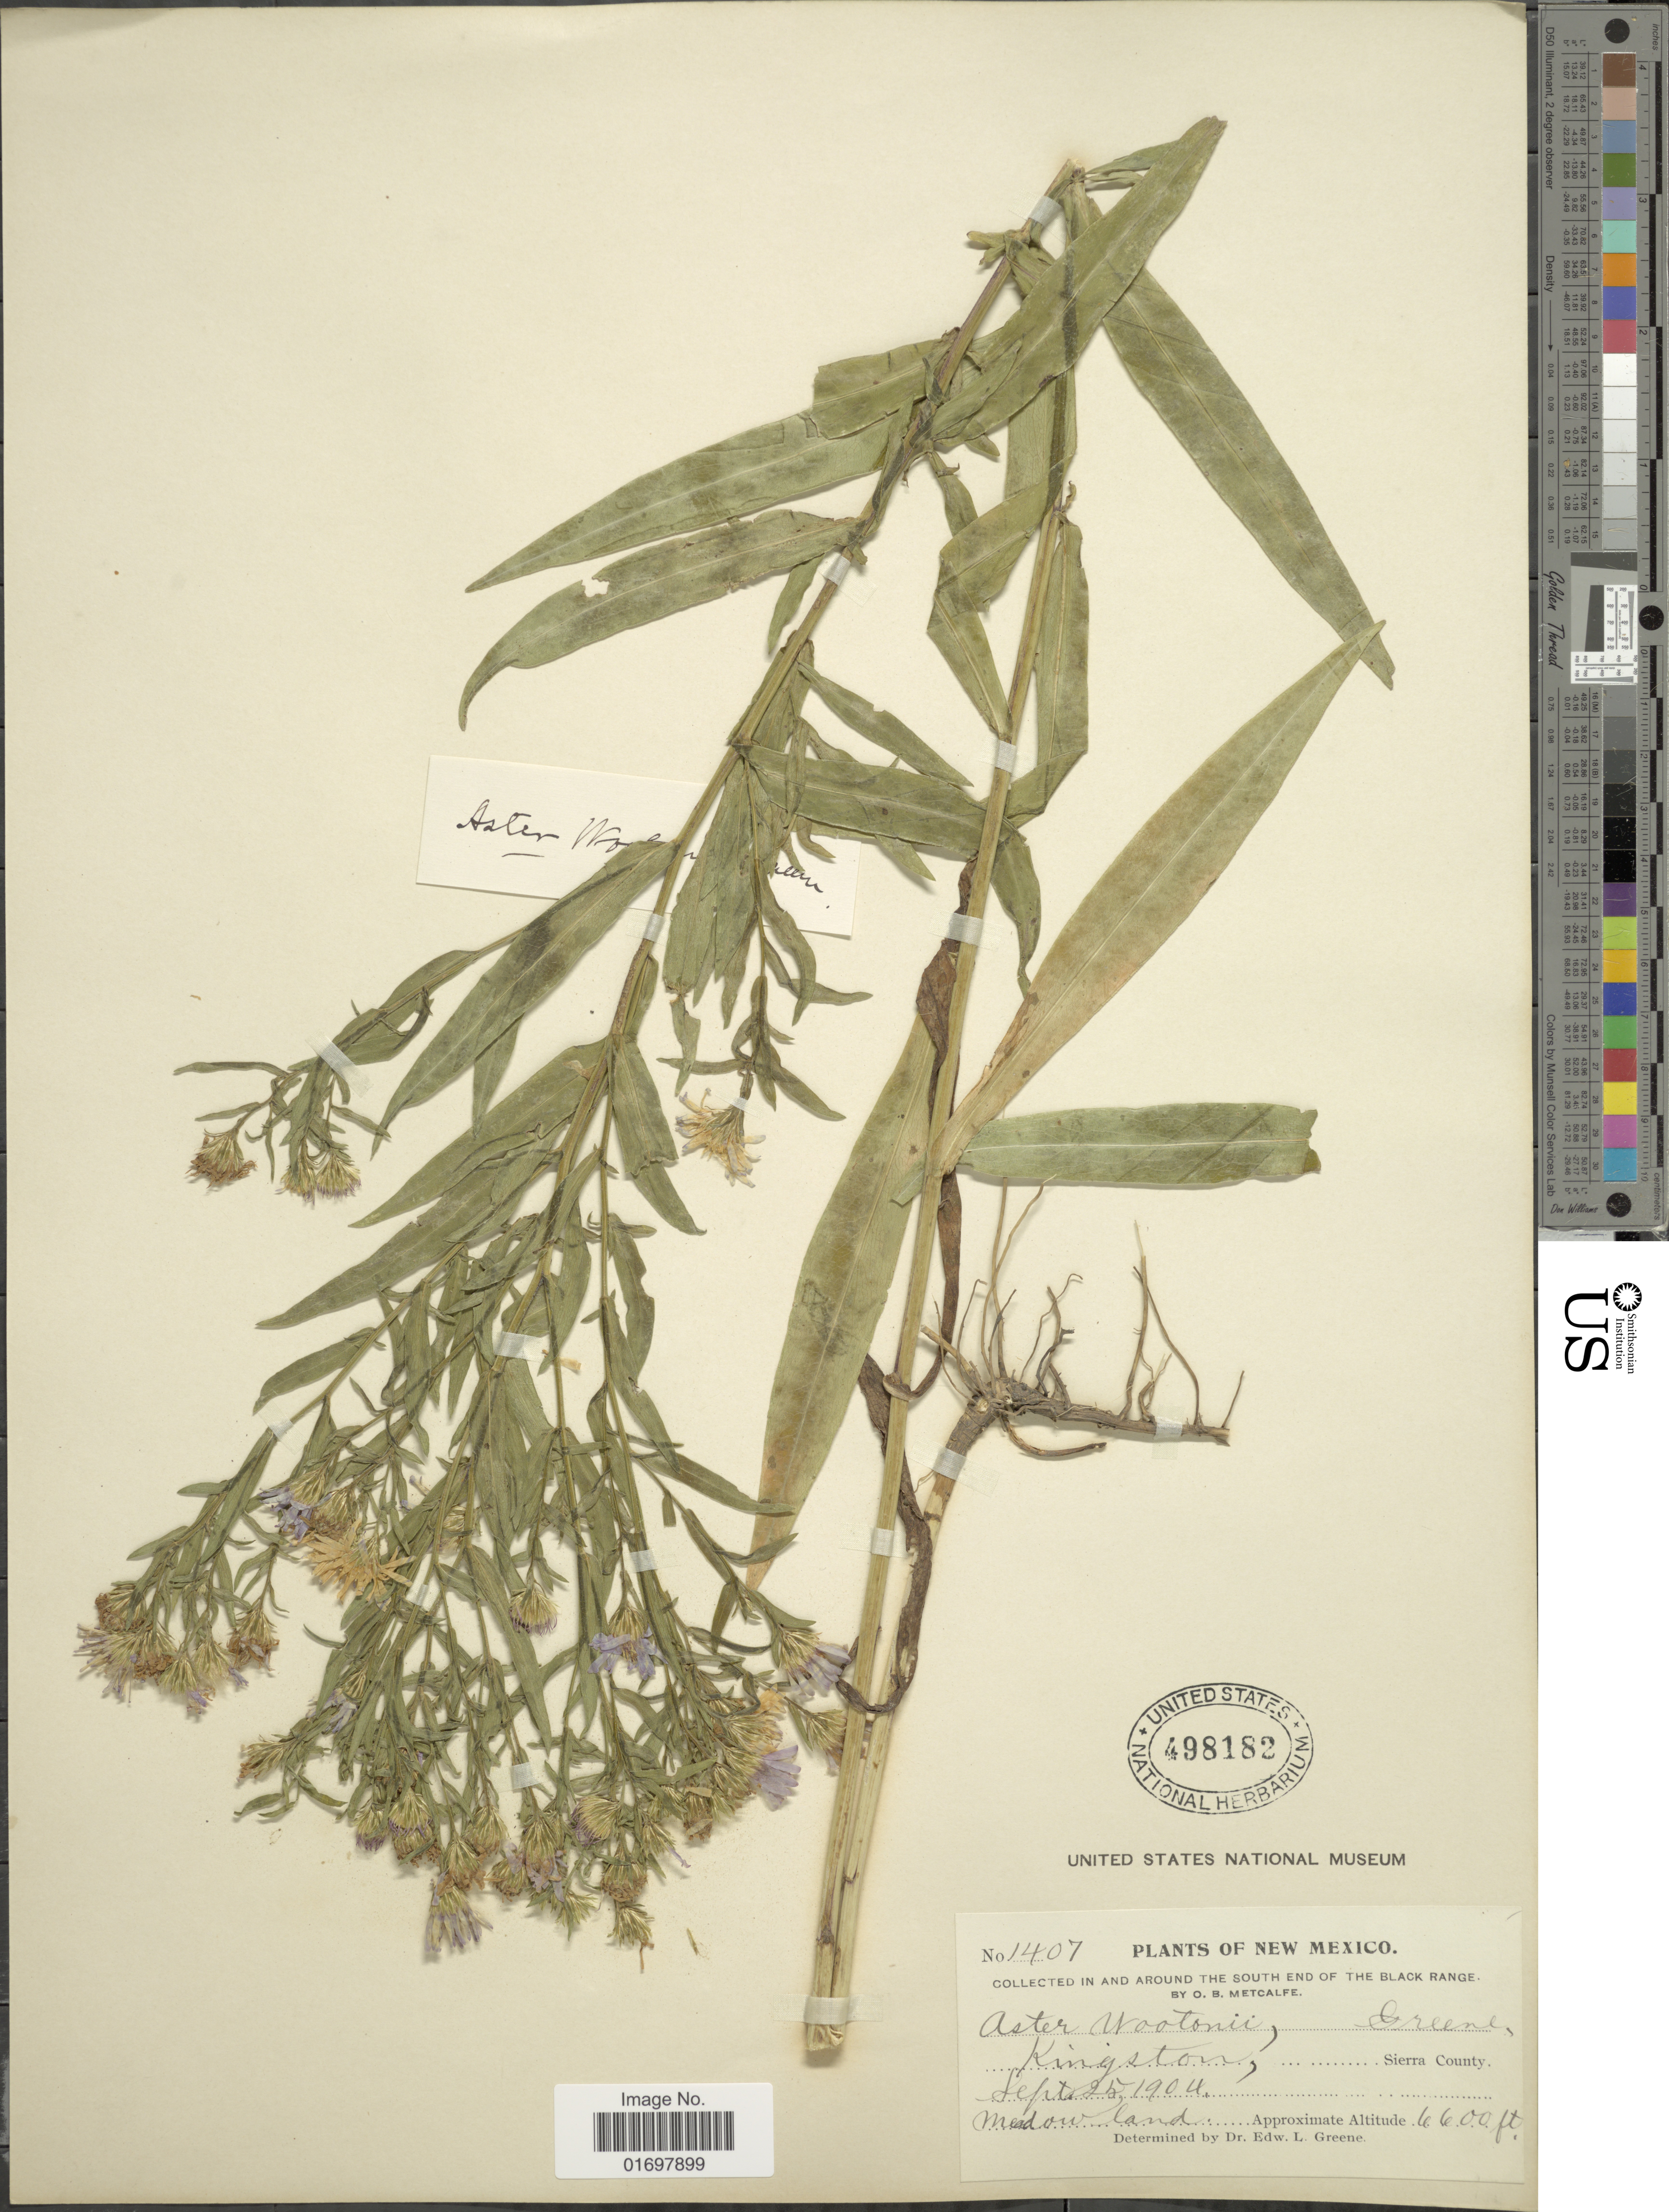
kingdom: Plantae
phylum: Tracheophyta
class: Magnoliopsida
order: Asterales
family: Asteraceae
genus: Symphyotrichum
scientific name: Symphyotrichum lanceolatum var. hesperium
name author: (A. Gray) G.L. Nesom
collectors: O. B. Metcalfe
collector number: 1407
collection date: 1904-09-25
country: United States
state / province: New Mexico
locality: Around the South end of the Black Range, Kingston. Sierra County.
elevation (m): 2012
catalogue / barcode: US 498182